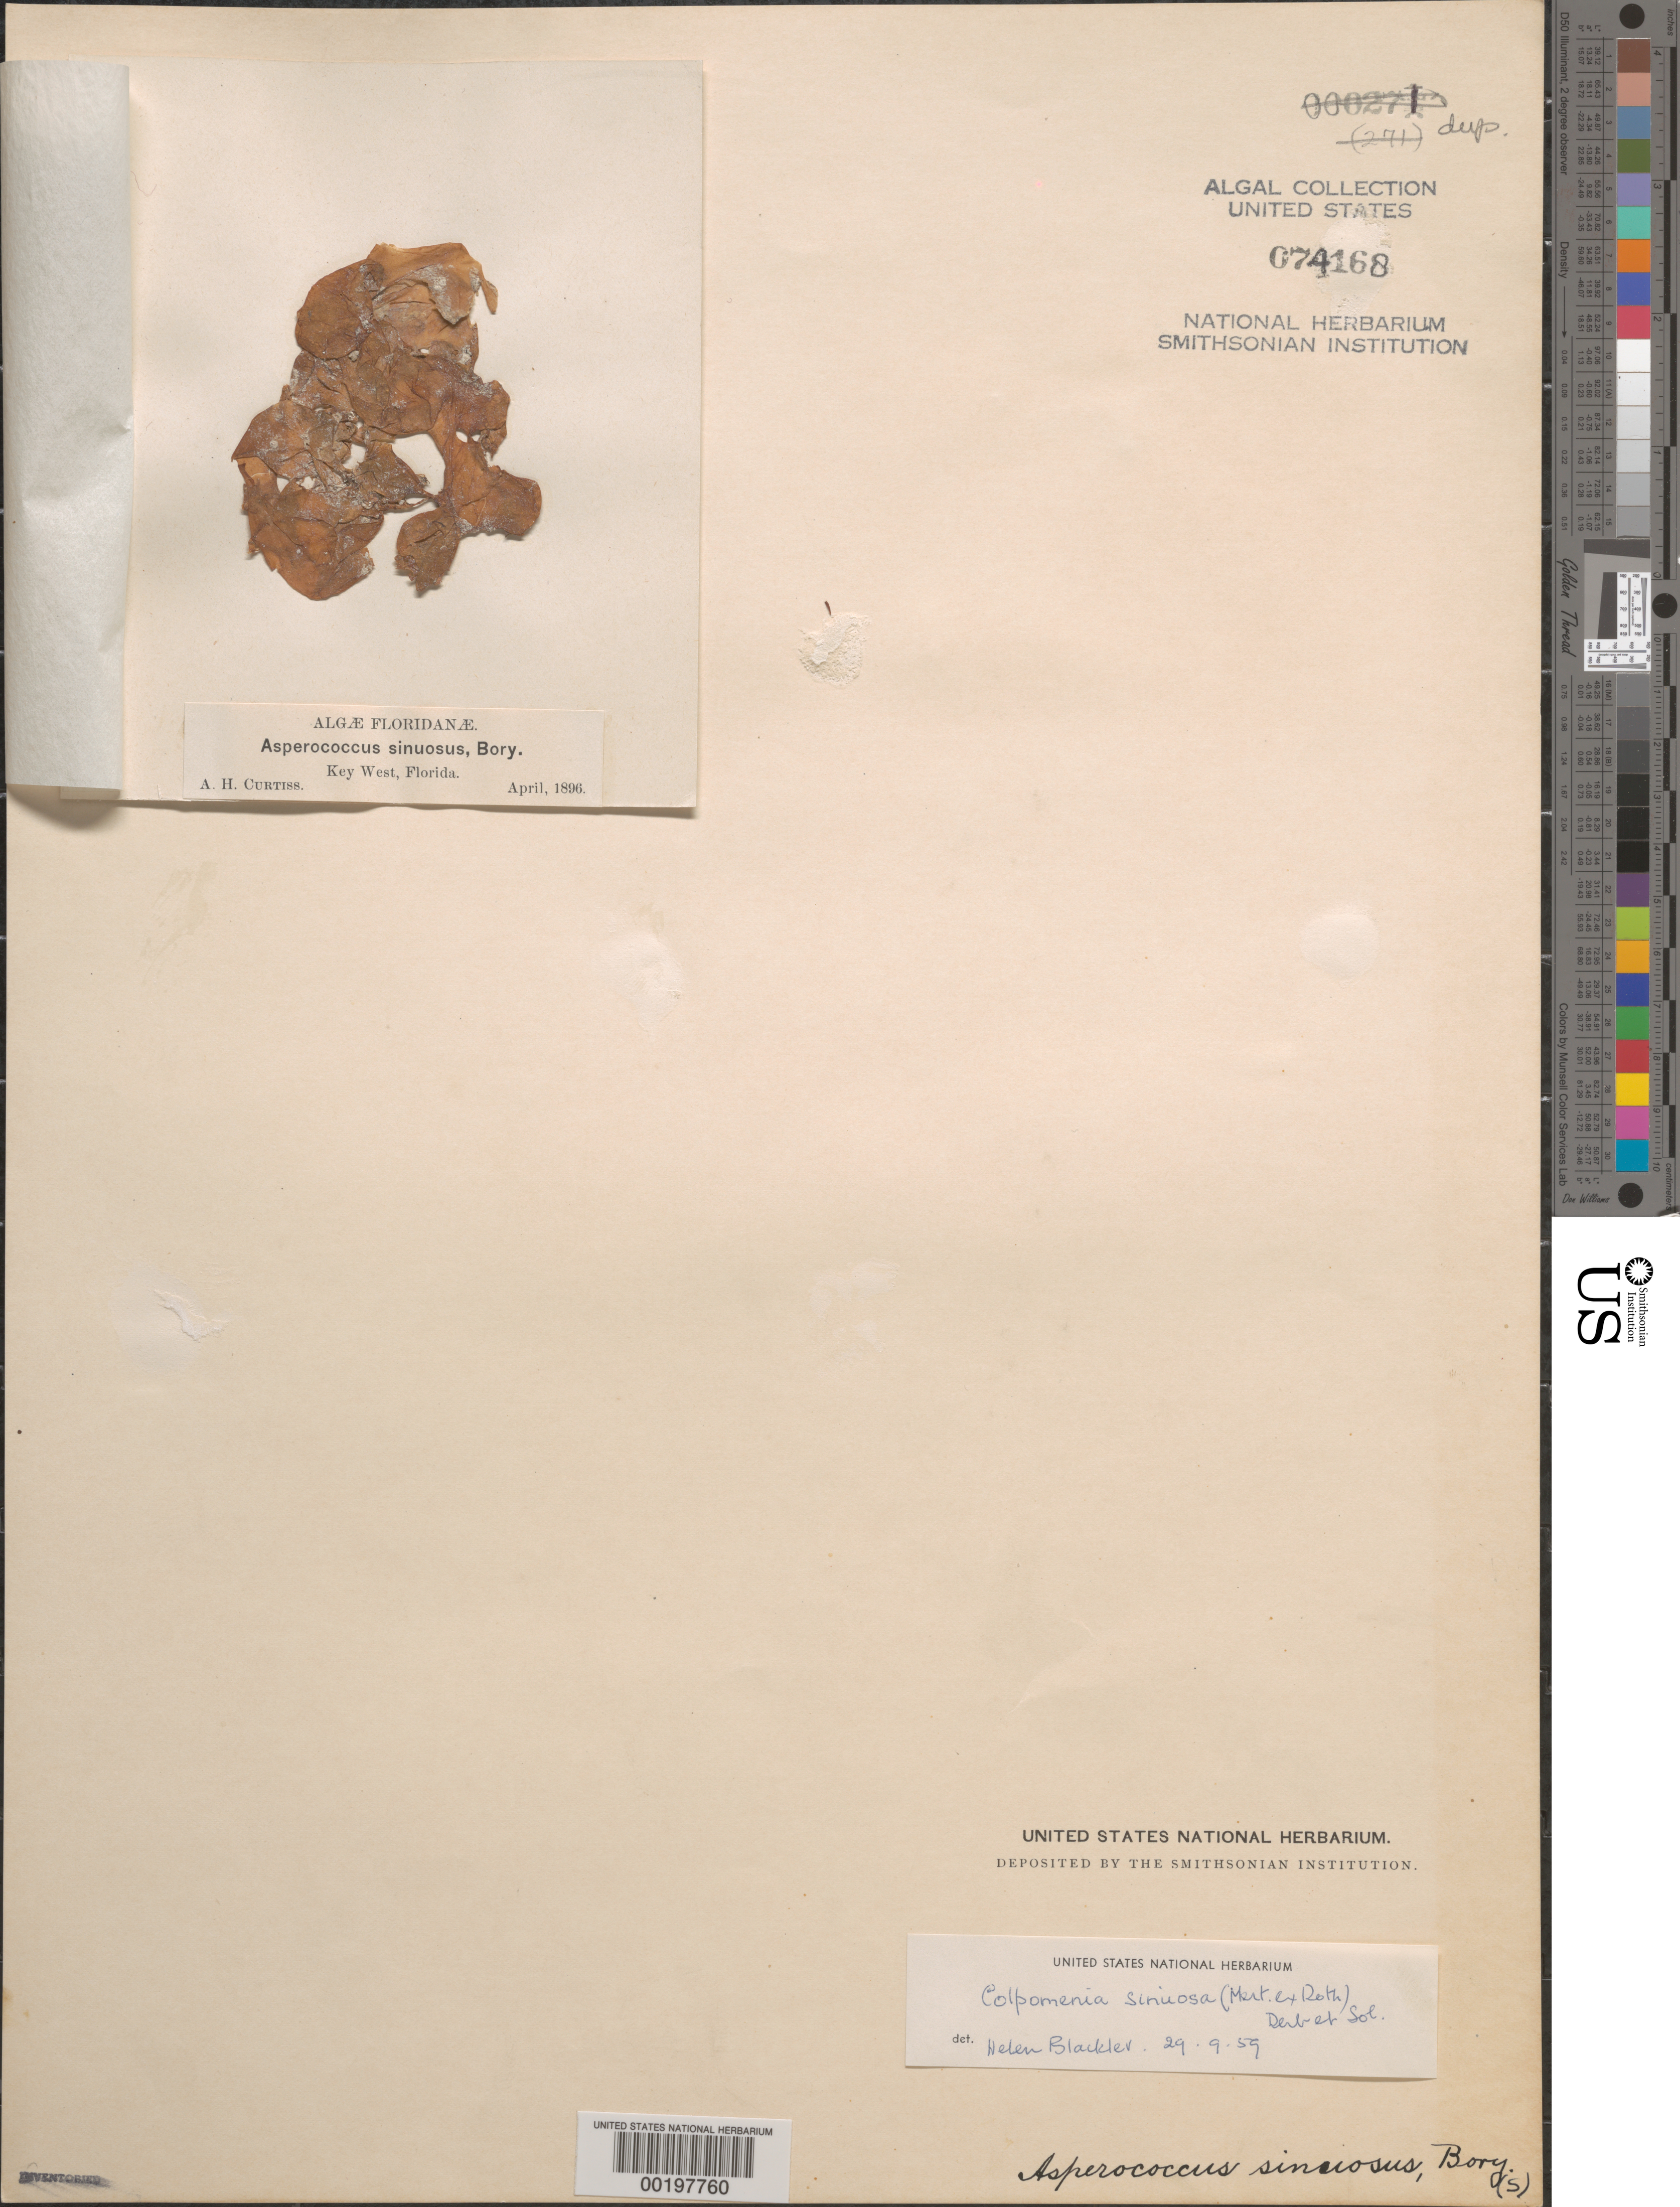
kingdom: Chromista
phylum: Ochrophyta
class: Phaeophyceae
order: Scytosiphonales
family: Scytosiphonaceae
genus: Colpomenia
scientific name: Colpomenia sinuosa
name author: (K. Mert. ex Roth) Derbes & Solier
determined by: Blackler, H.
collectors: A. H. Curtiss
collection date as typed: Apr 1896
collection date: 1896-04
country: United States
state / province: Florida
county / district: Monroe County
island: Key West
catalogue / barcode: US 74168